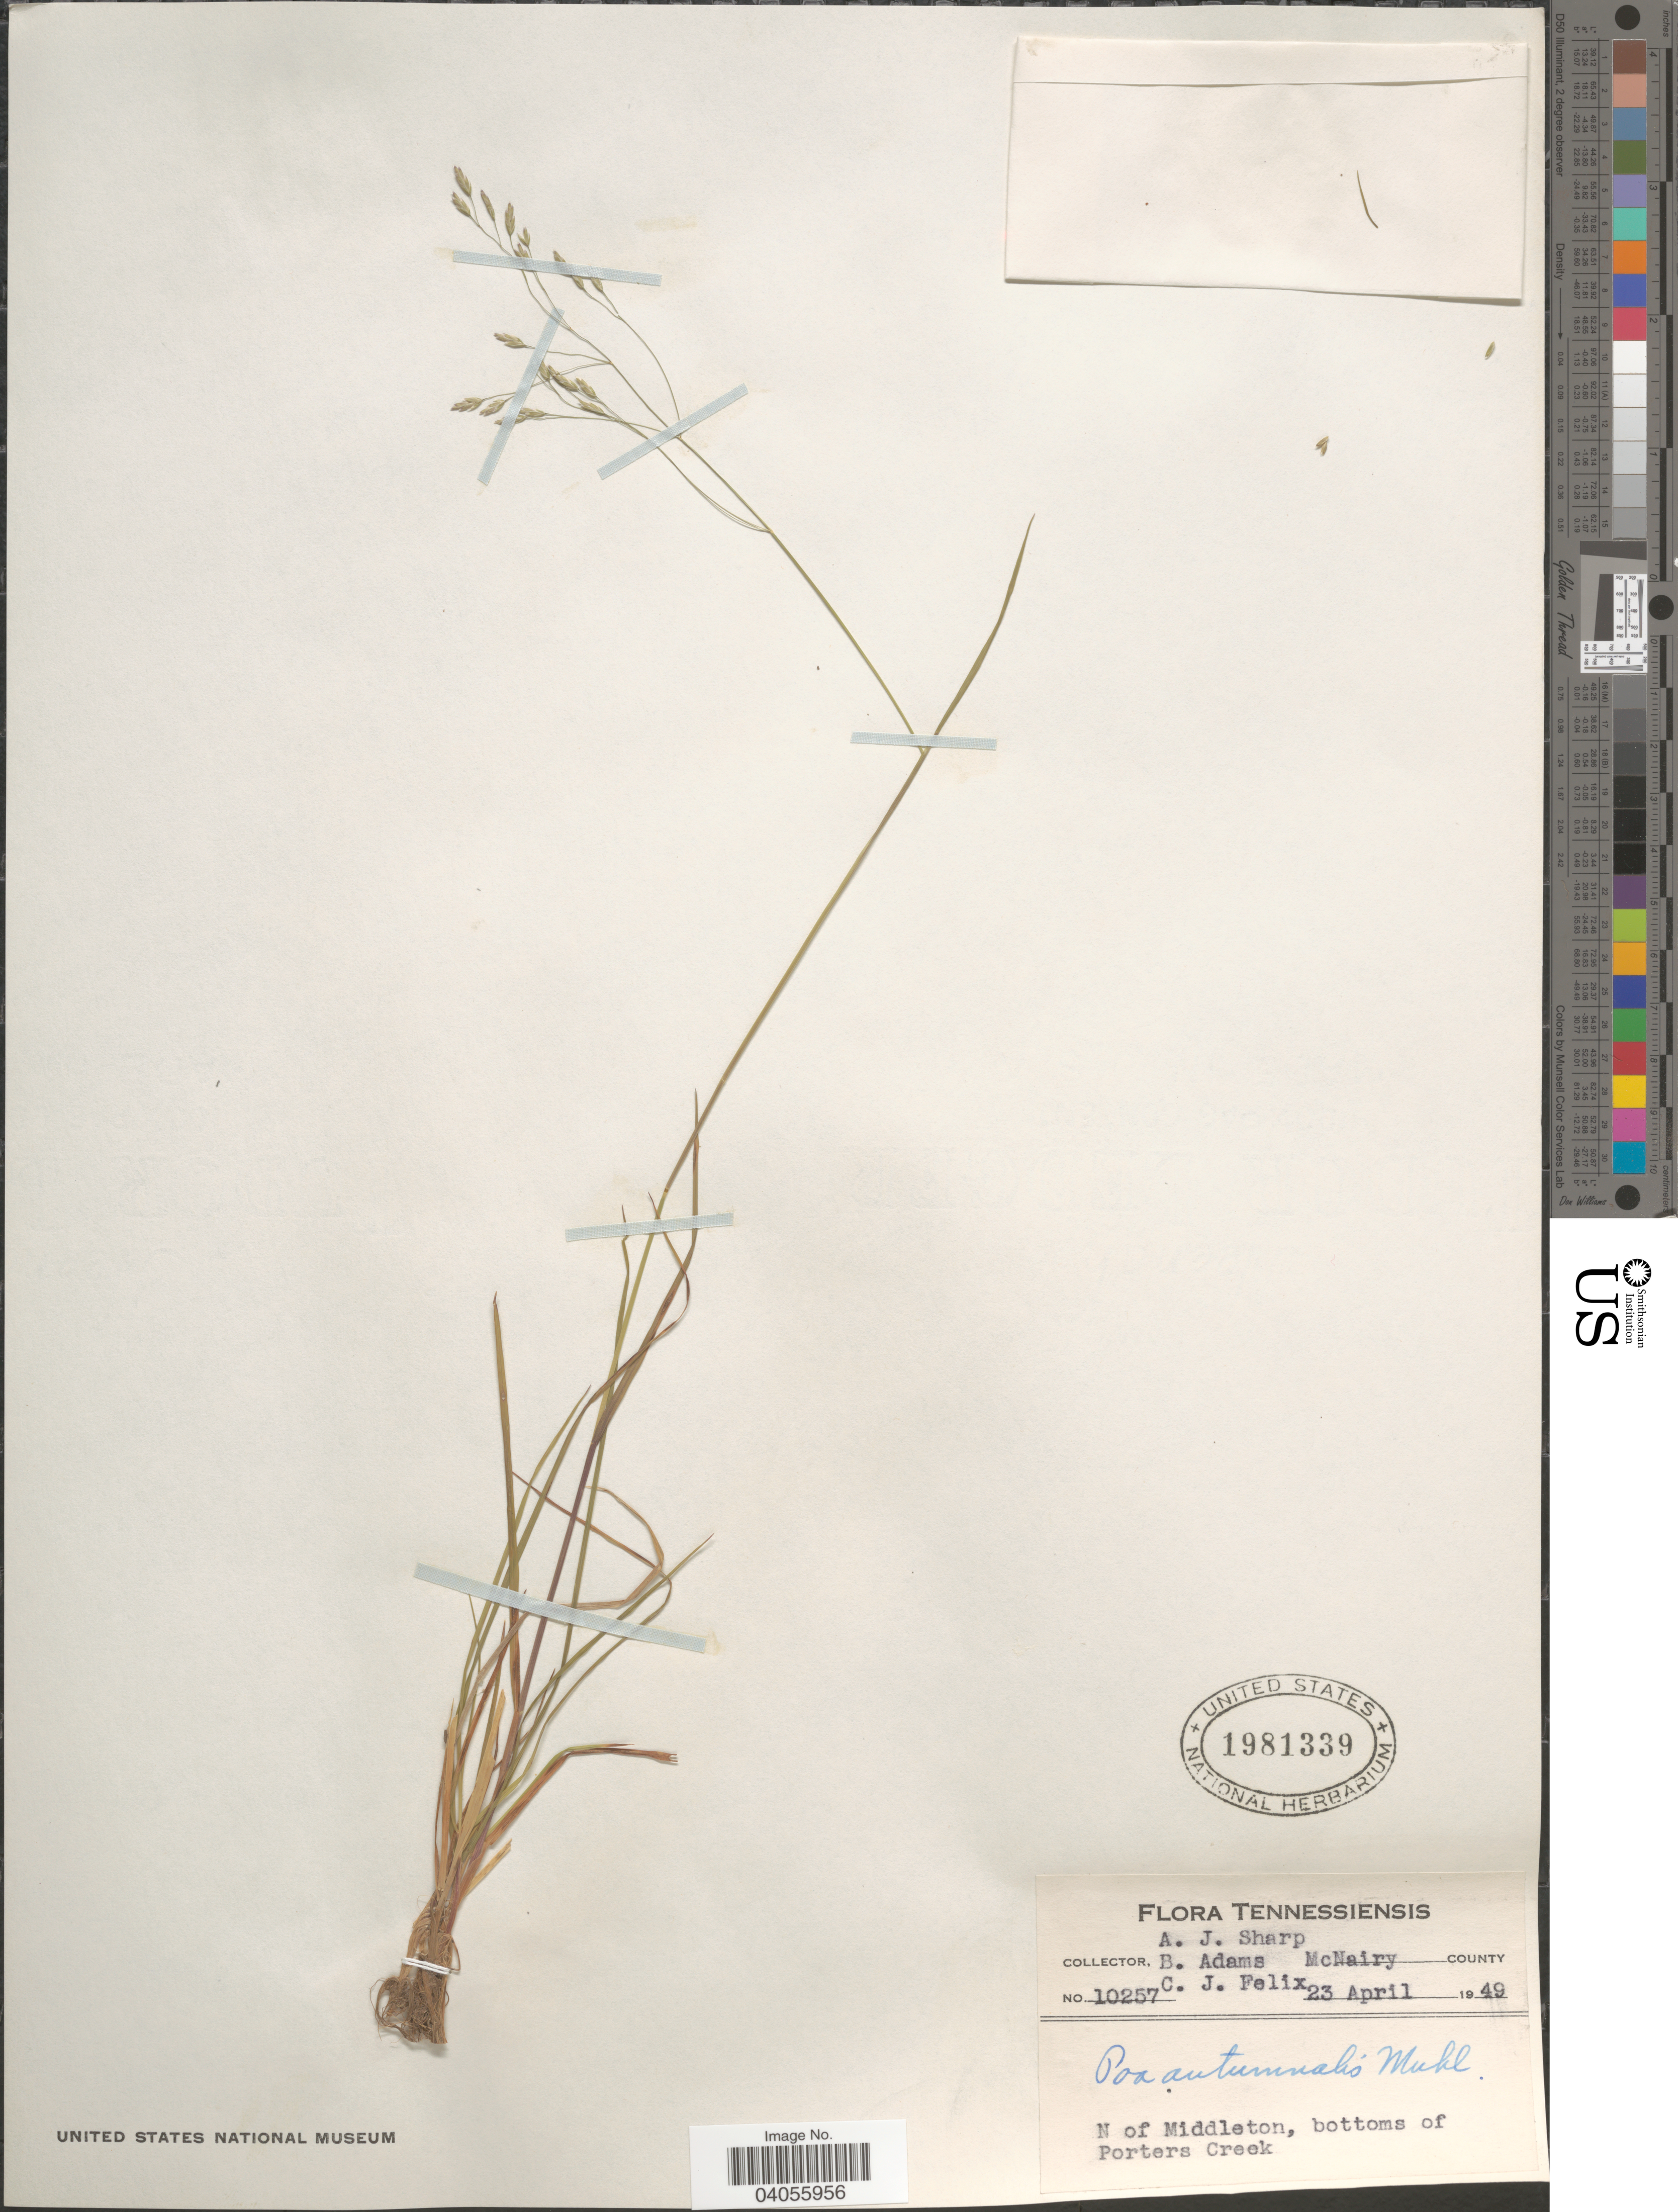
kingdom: Plantae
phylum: Tracheophyta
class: Liliopsida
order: Poales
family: Poaceae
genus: Poa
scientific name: Poa autumnalis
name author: Muhl. ex Elliott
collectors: A. J. Sharp, B. Adams & C. Felix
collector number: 10257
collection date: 1949-04-23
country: United States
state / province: Tennessee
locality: Tennessiensis. McNairy county. N of Middleton, bottoms of Porters Creek.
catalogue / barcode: US 1981339